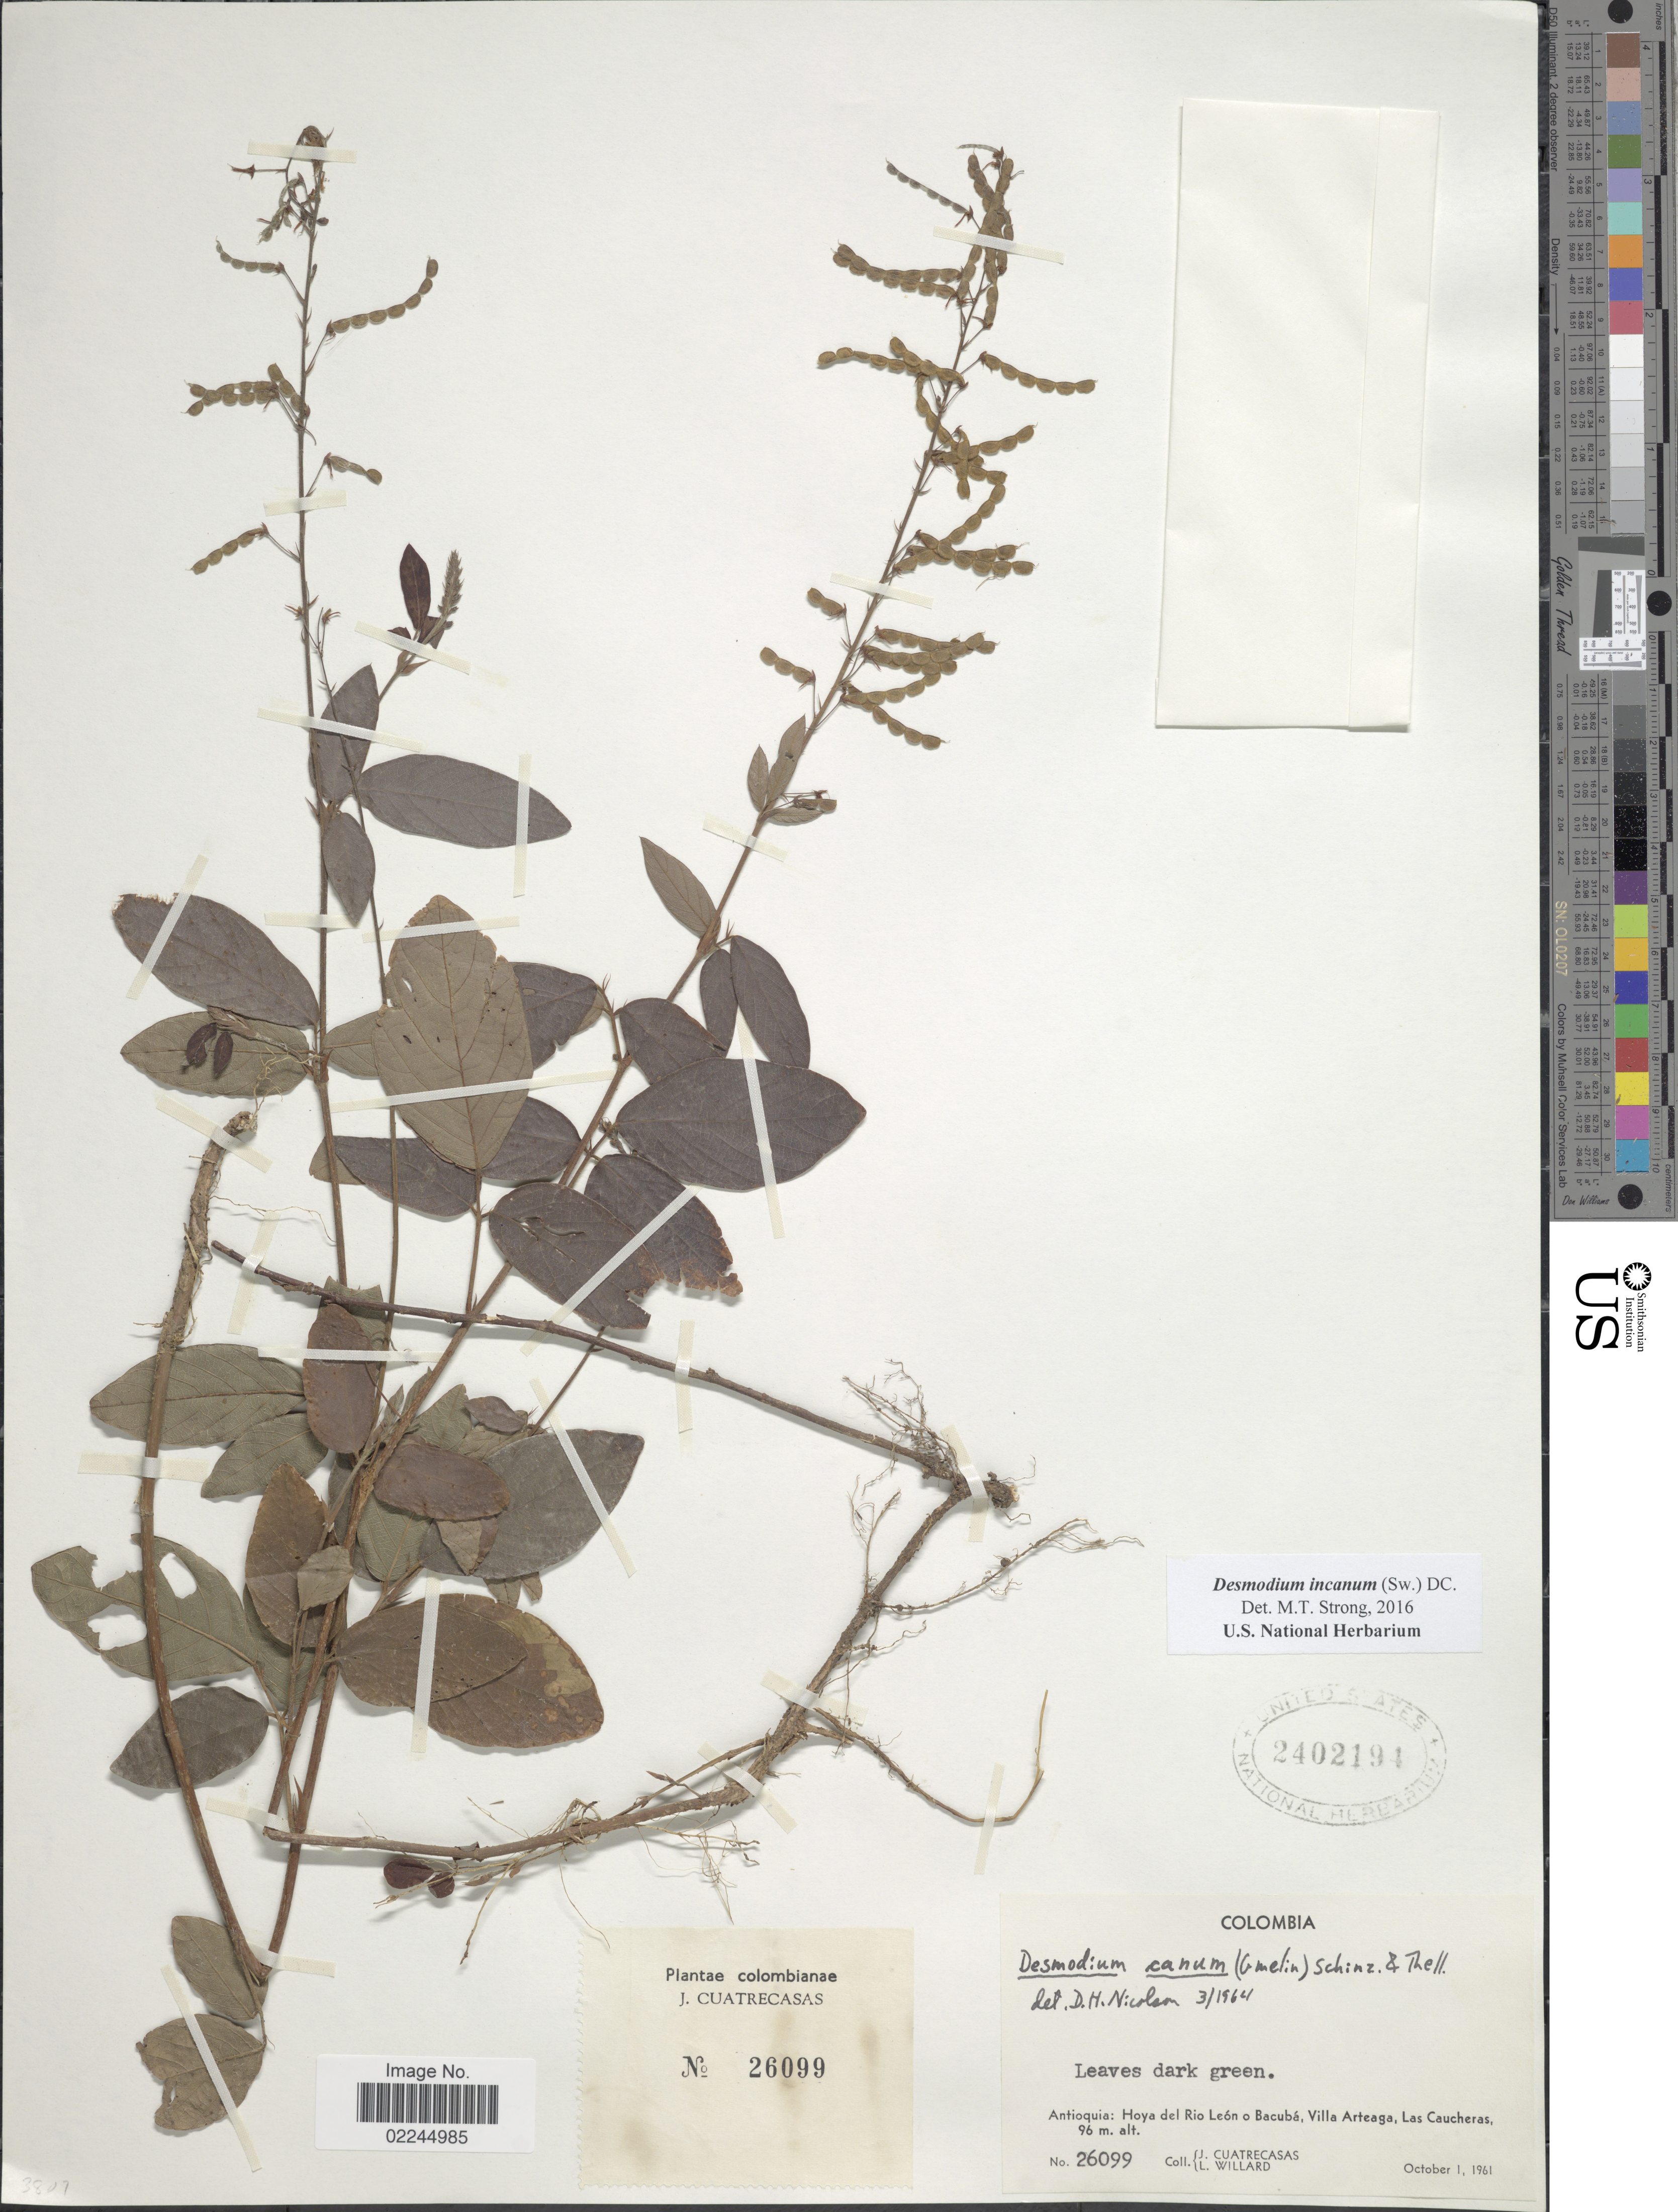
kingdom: Plantae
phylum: Tracheophyta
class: Magnoliopsida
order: Fabales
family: Fabaceae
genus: Desmodium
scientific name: Desmodium incanum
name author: (Sw.) DC.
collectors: J. Cuatrecasas & L. Willard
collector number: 26099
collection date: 1961-10-01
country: Colombia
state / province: Antioquia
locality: Hoya del Rio Leon o Bacuba, Villa Arteaga, Las Caucheras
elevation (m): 96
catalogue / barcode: US 2402194